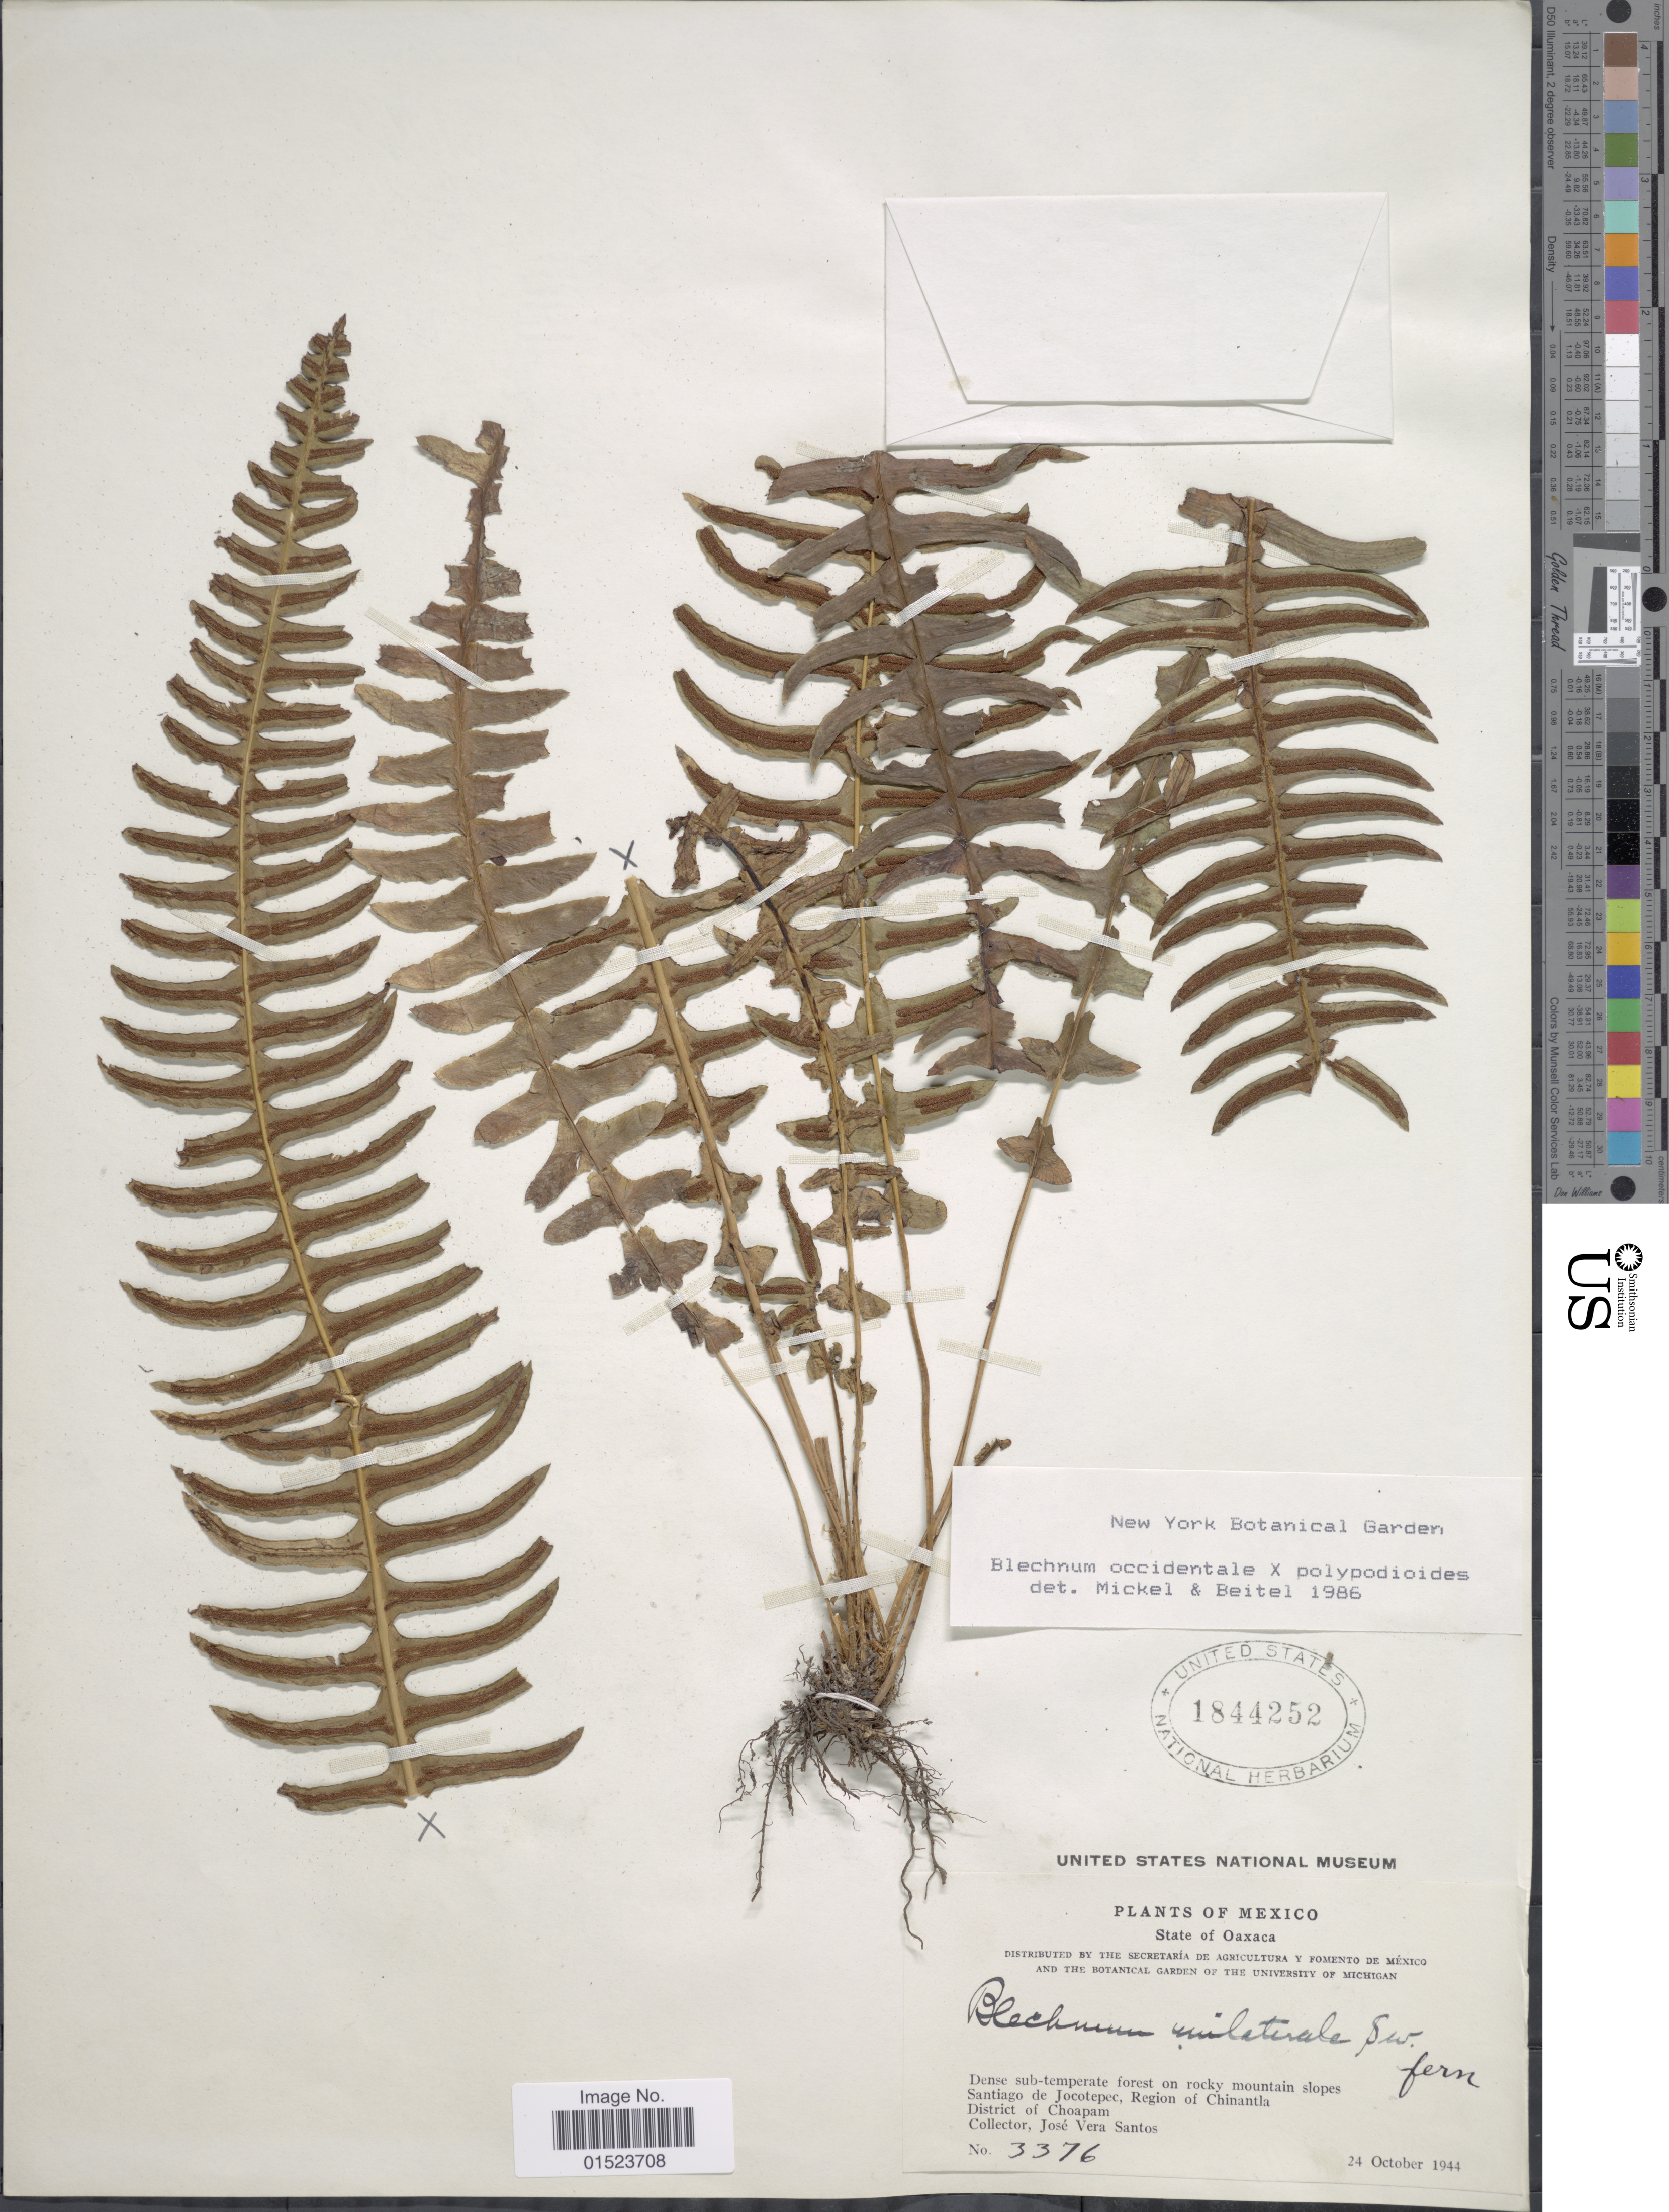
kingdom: Plantae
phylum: Tracheophyta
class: Polypodiopsida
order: Polypodiales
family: Blechnaceae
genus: Blechnum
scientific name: Blechnum confluens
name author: D.F.K. Schltdl. & Cham.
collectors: J. V. Santos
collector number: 3376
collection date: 1944-10-24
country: Mexico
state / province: Oaxaca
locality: Dense sub-temperate forest on rocky mountain slopes, Santiago de Jocotepec, Region of Chinantla, District of Choapam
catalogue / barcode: US 1844252